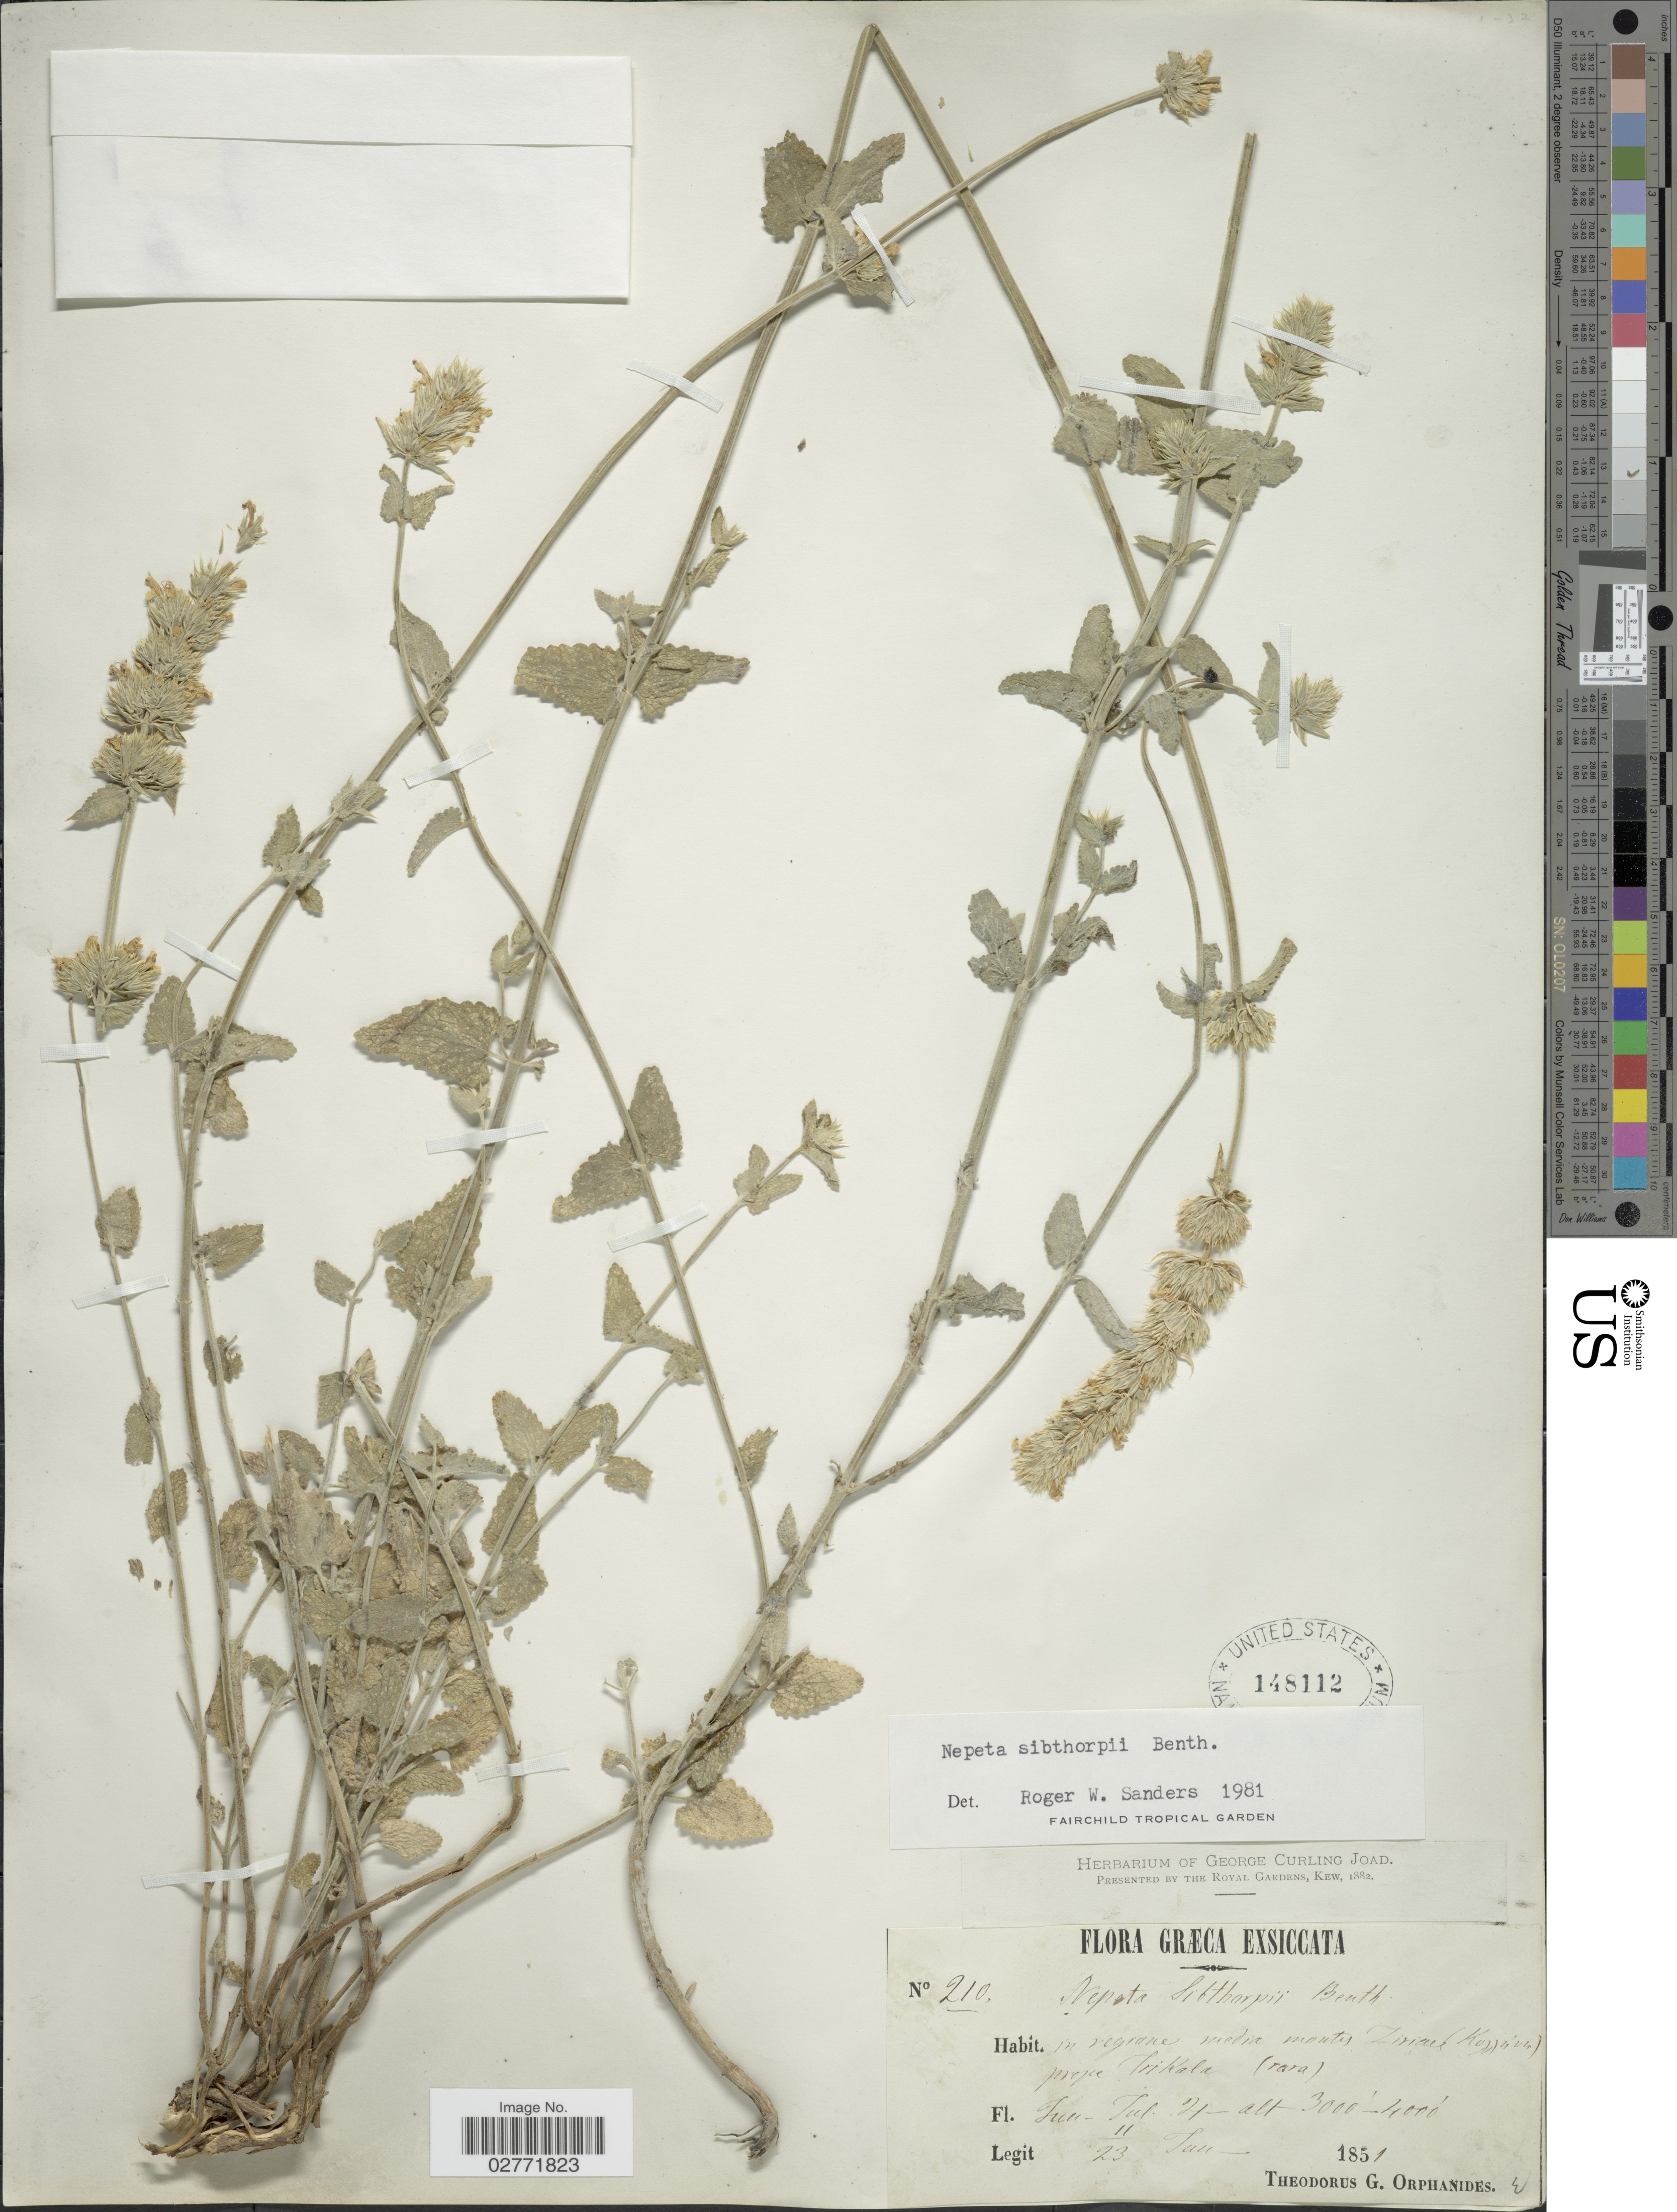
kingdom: Plantae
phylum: Tracheophyta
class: Magnoliopsida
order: Lamiales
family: Lamiaceae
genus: Nepeta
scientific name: Nepeta sibthorpii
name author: Benth.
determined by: Sanders, R. W.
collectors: T. G. Orphanides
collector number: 210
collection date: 1851-06-23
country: Greece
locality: In regione media monts Ziriaé (Κυλλήνη), prope Trikala.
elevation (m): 914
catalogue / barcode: US 148112